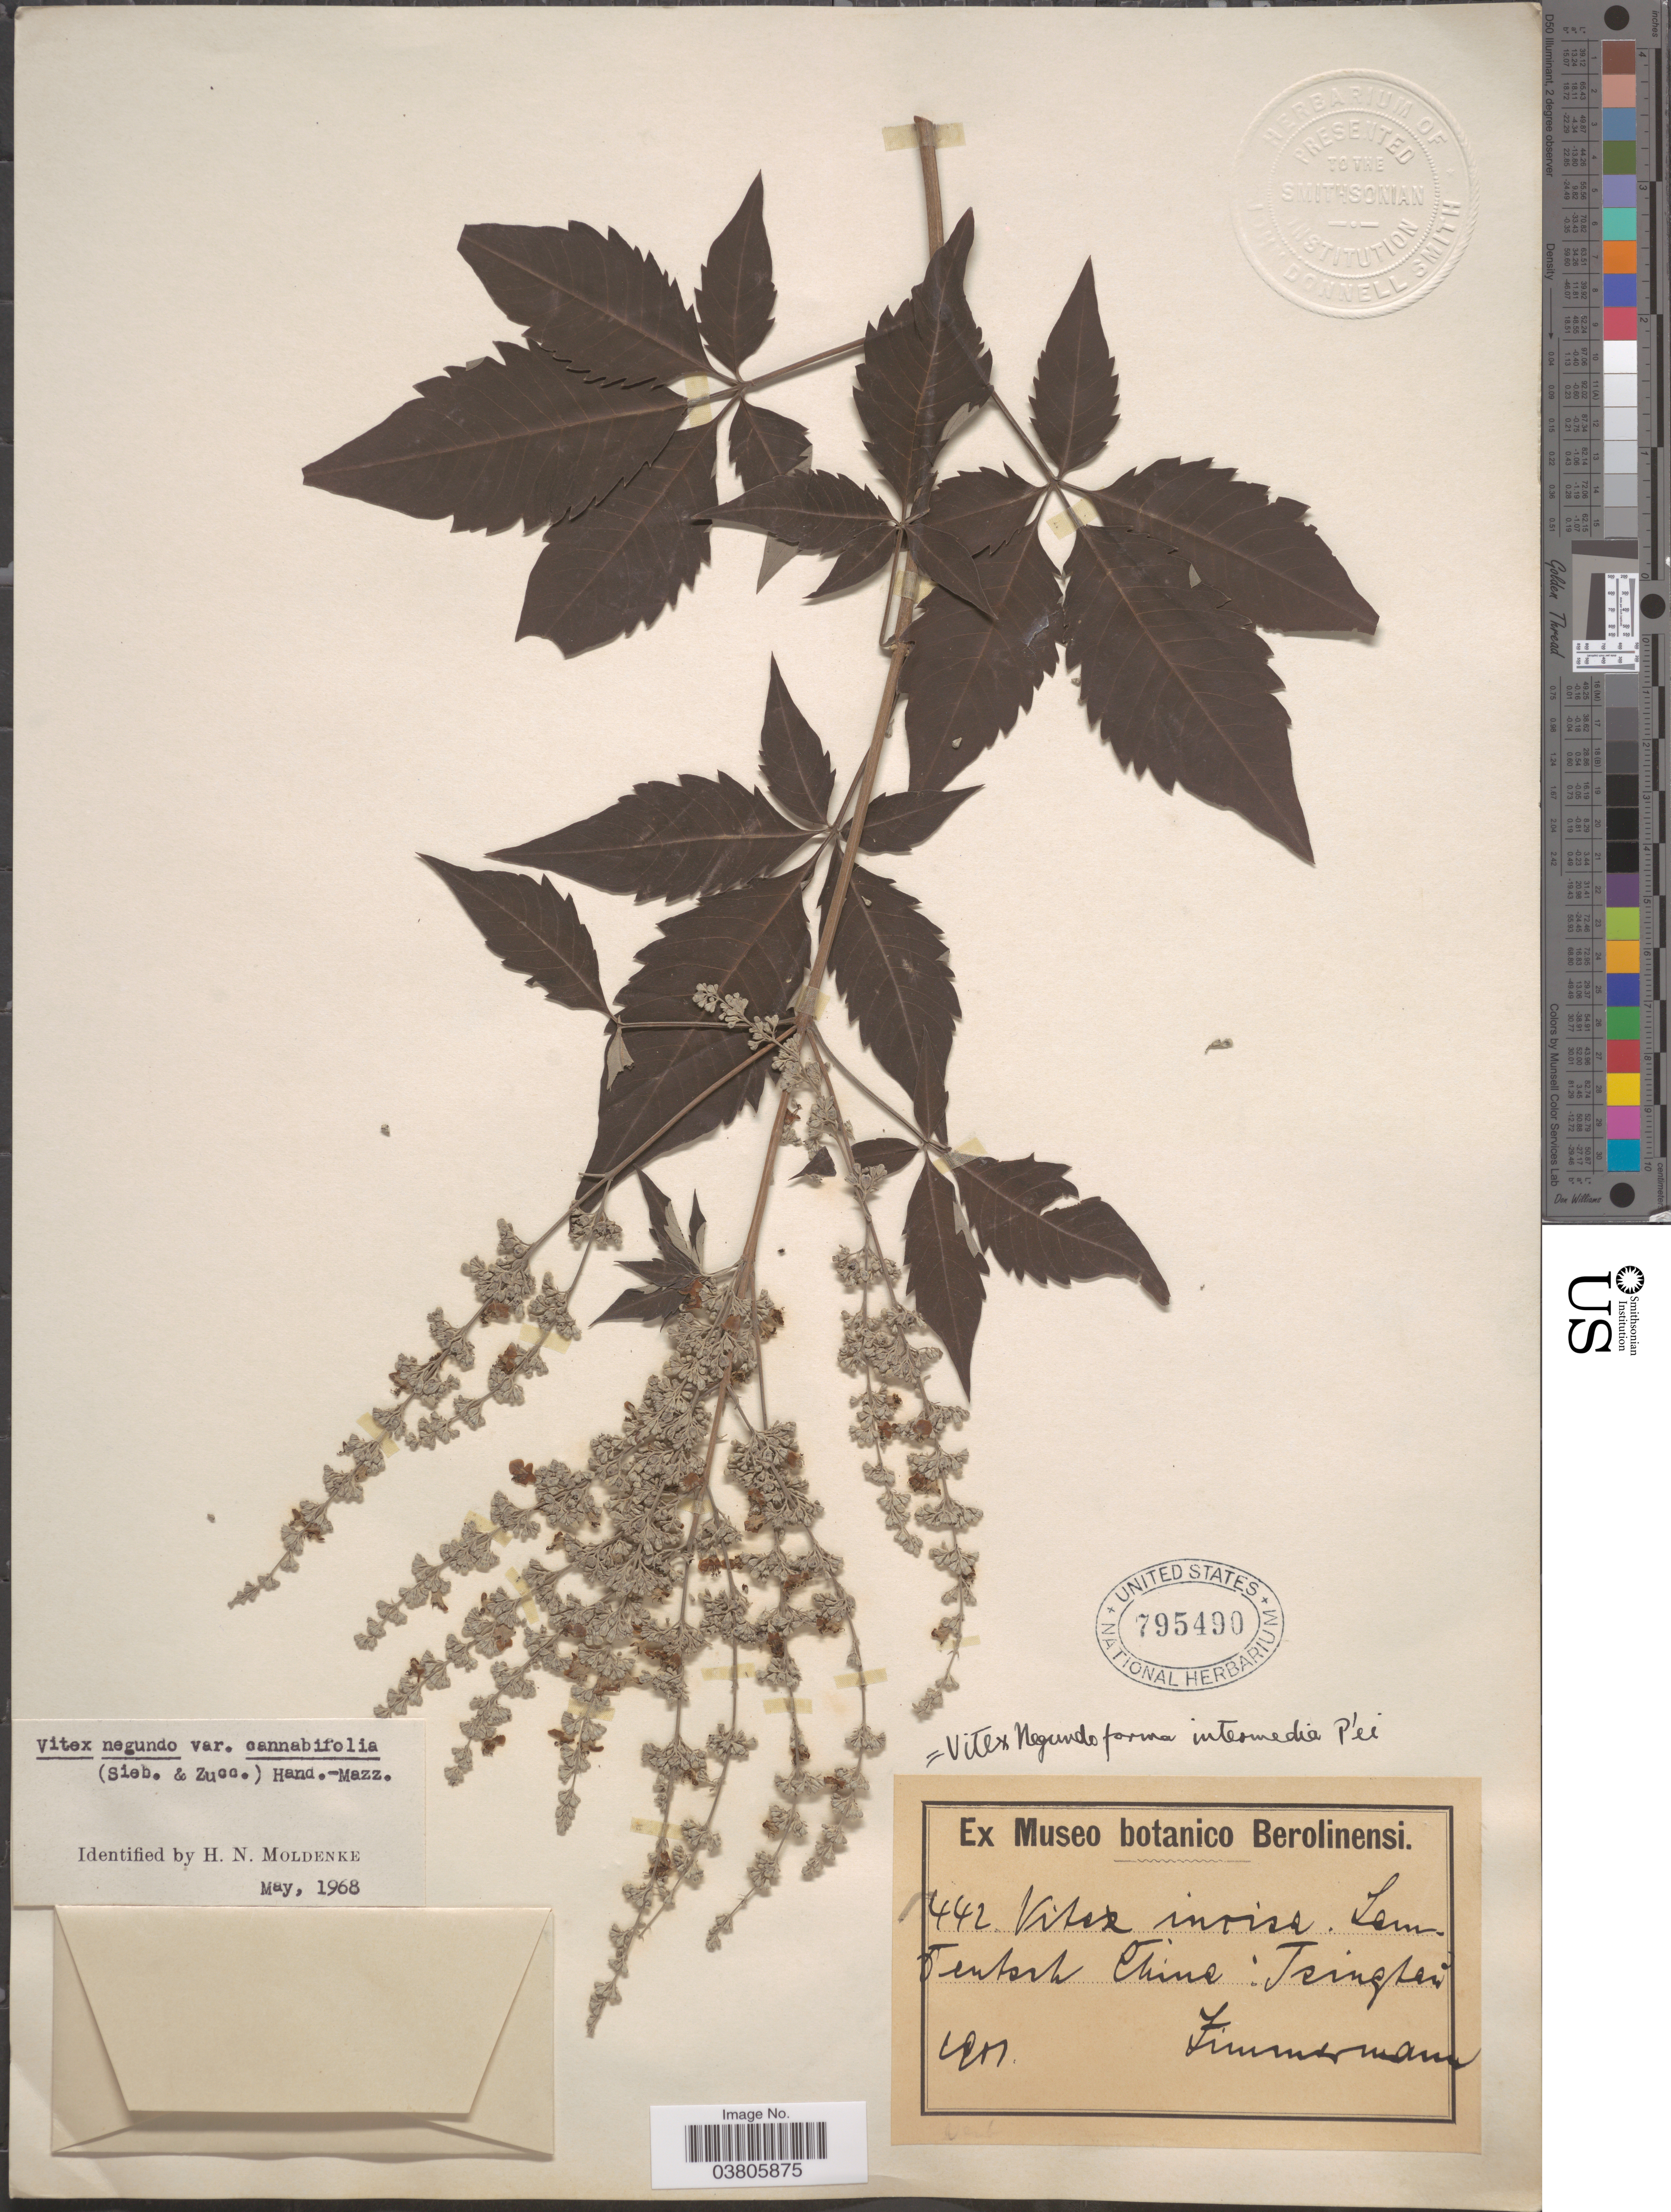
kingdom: Plantae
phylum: Tracheophyta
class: Magnoliopsida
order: Lamiales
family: Lamiaceae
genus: Vitex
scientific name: Vitex negundo var. cannabifolia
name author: (Siebold & Zucc.) Hand.-Mazz.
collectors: -- Zimmerman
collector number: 442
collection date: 1901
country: China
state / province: Qinghai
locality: Deutsch Chine: Tsinghai.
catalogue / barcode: US 795490